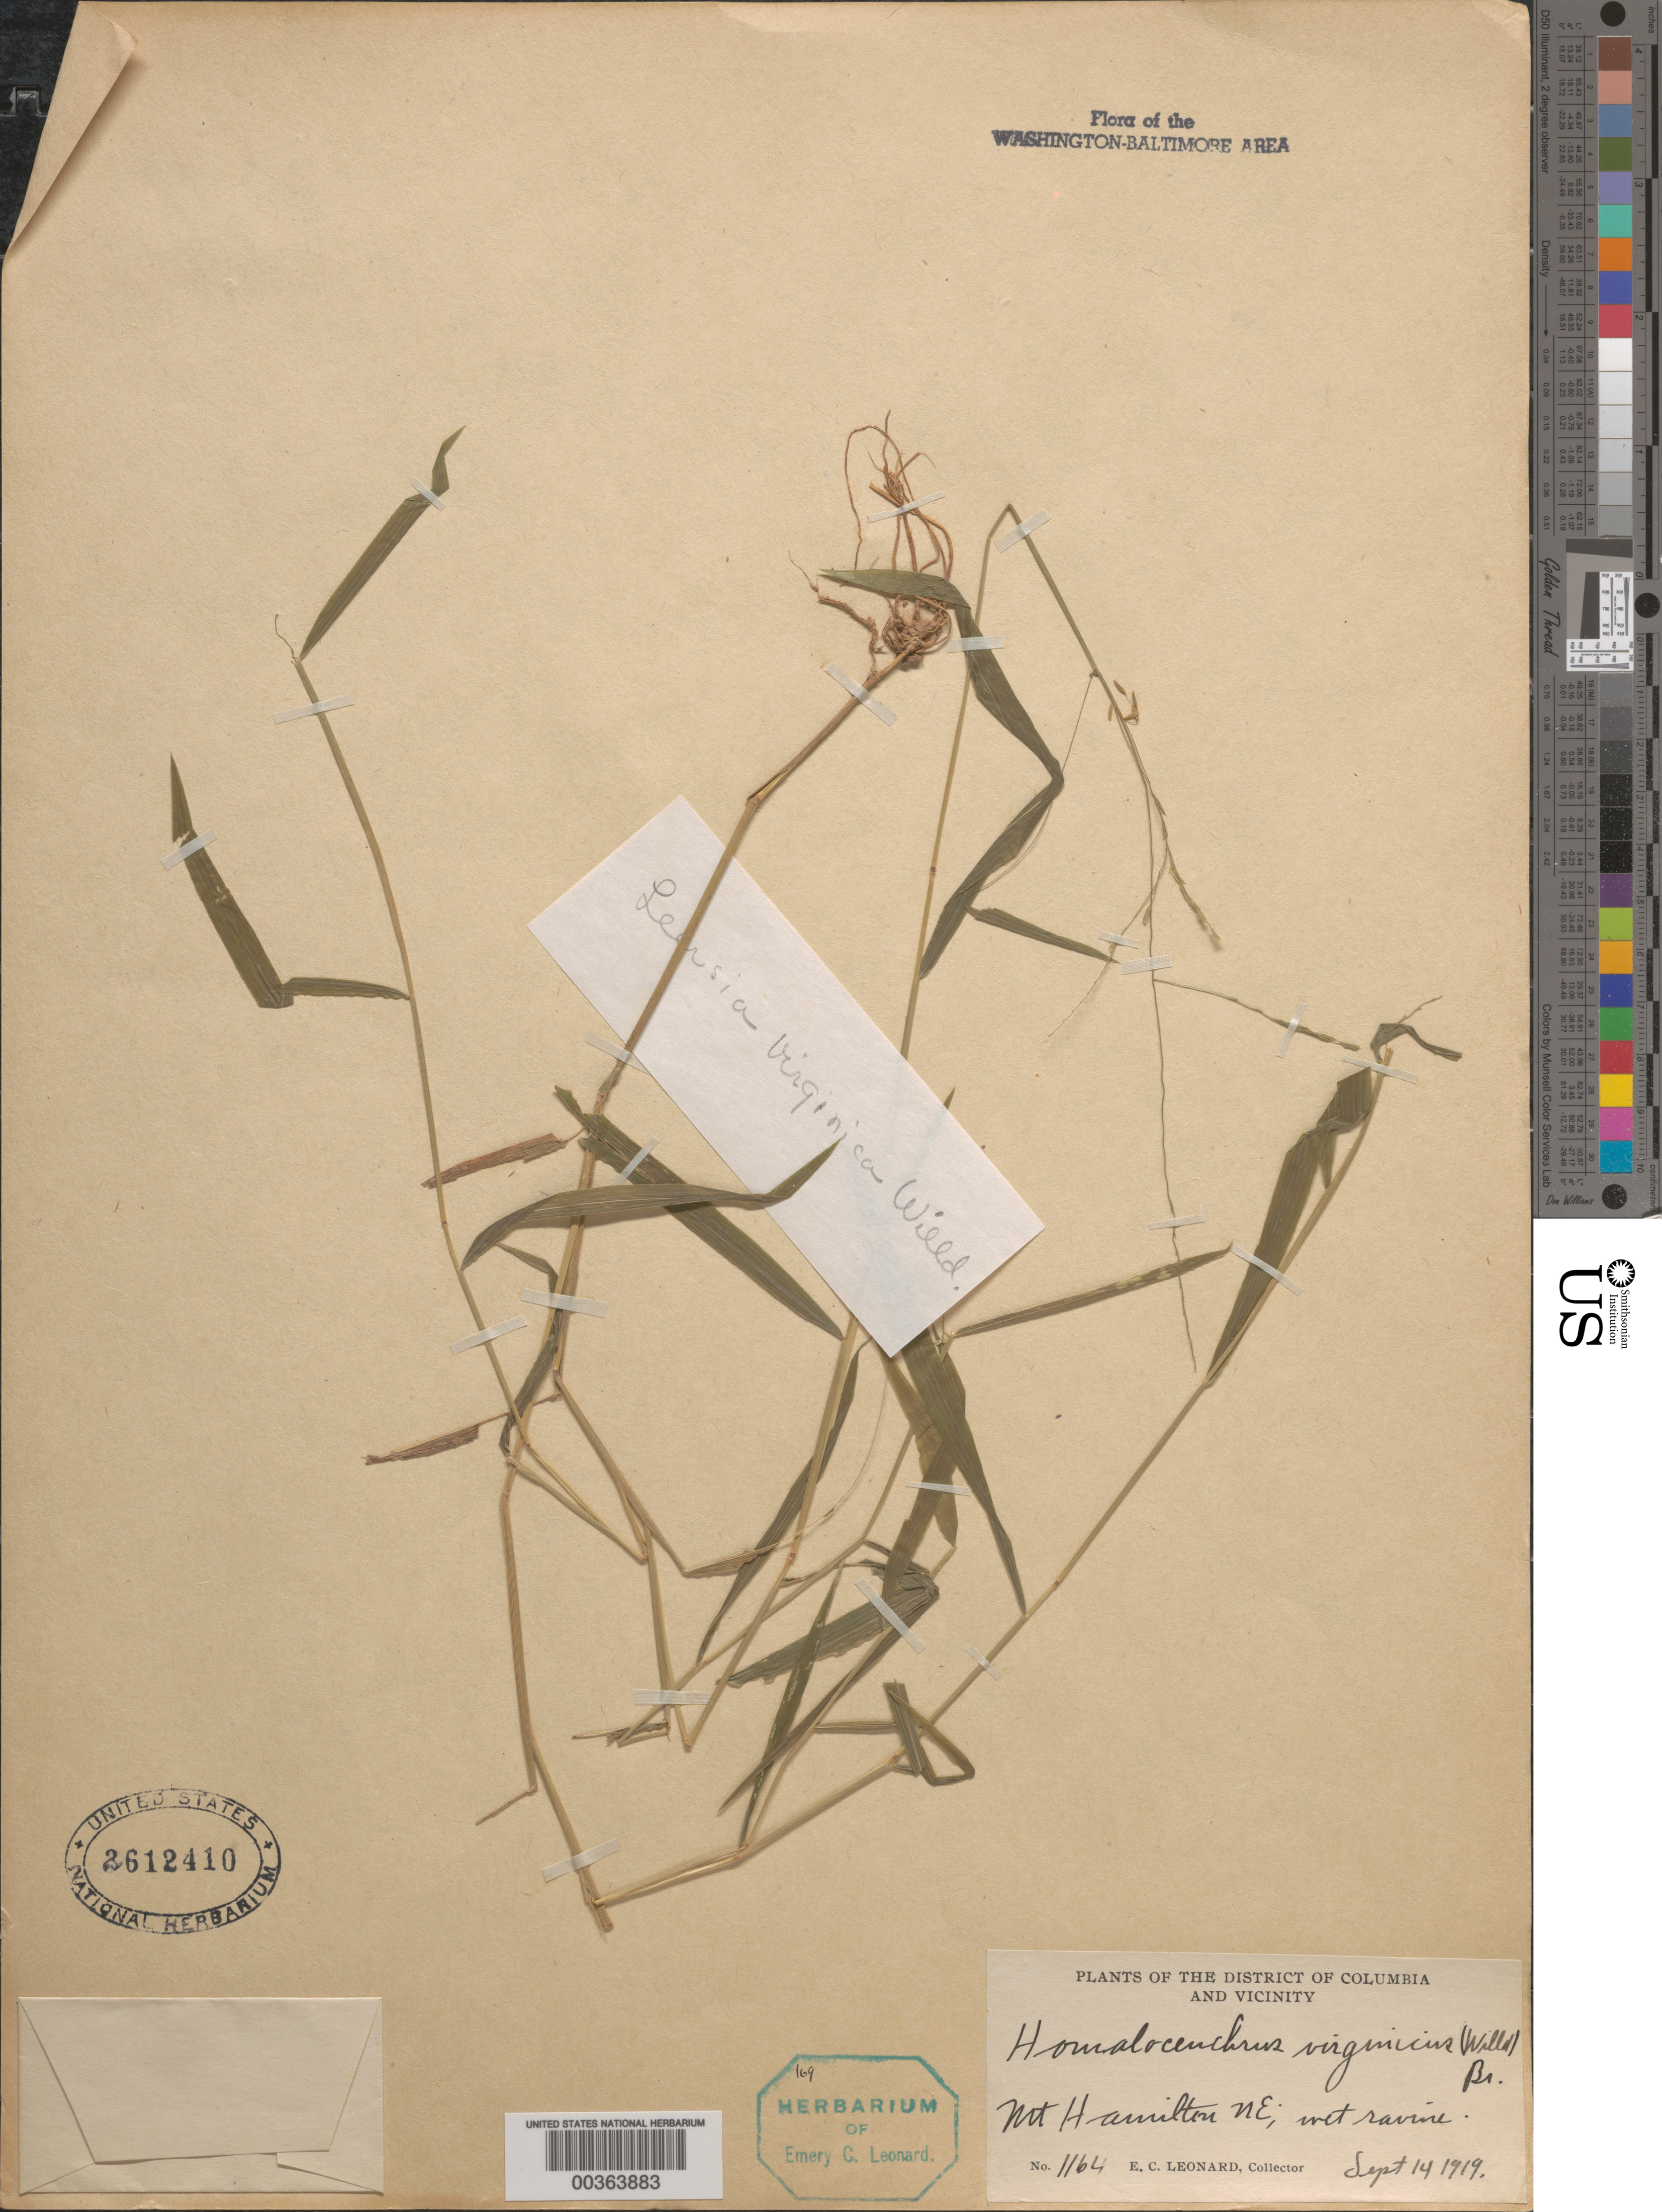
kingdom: Plantae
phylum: Tracheophyta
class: Liliopsida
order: Poales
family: Poaceae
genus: Leersia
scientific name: Leersia virginica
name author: Willd.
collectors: E. C. Leonard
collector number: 1164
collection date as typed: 14 Sep 1919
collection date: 1919-09-14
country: United States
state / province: District of Columbia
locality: Mount Hamilton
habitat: Wet ravine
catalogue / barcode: US 2612410